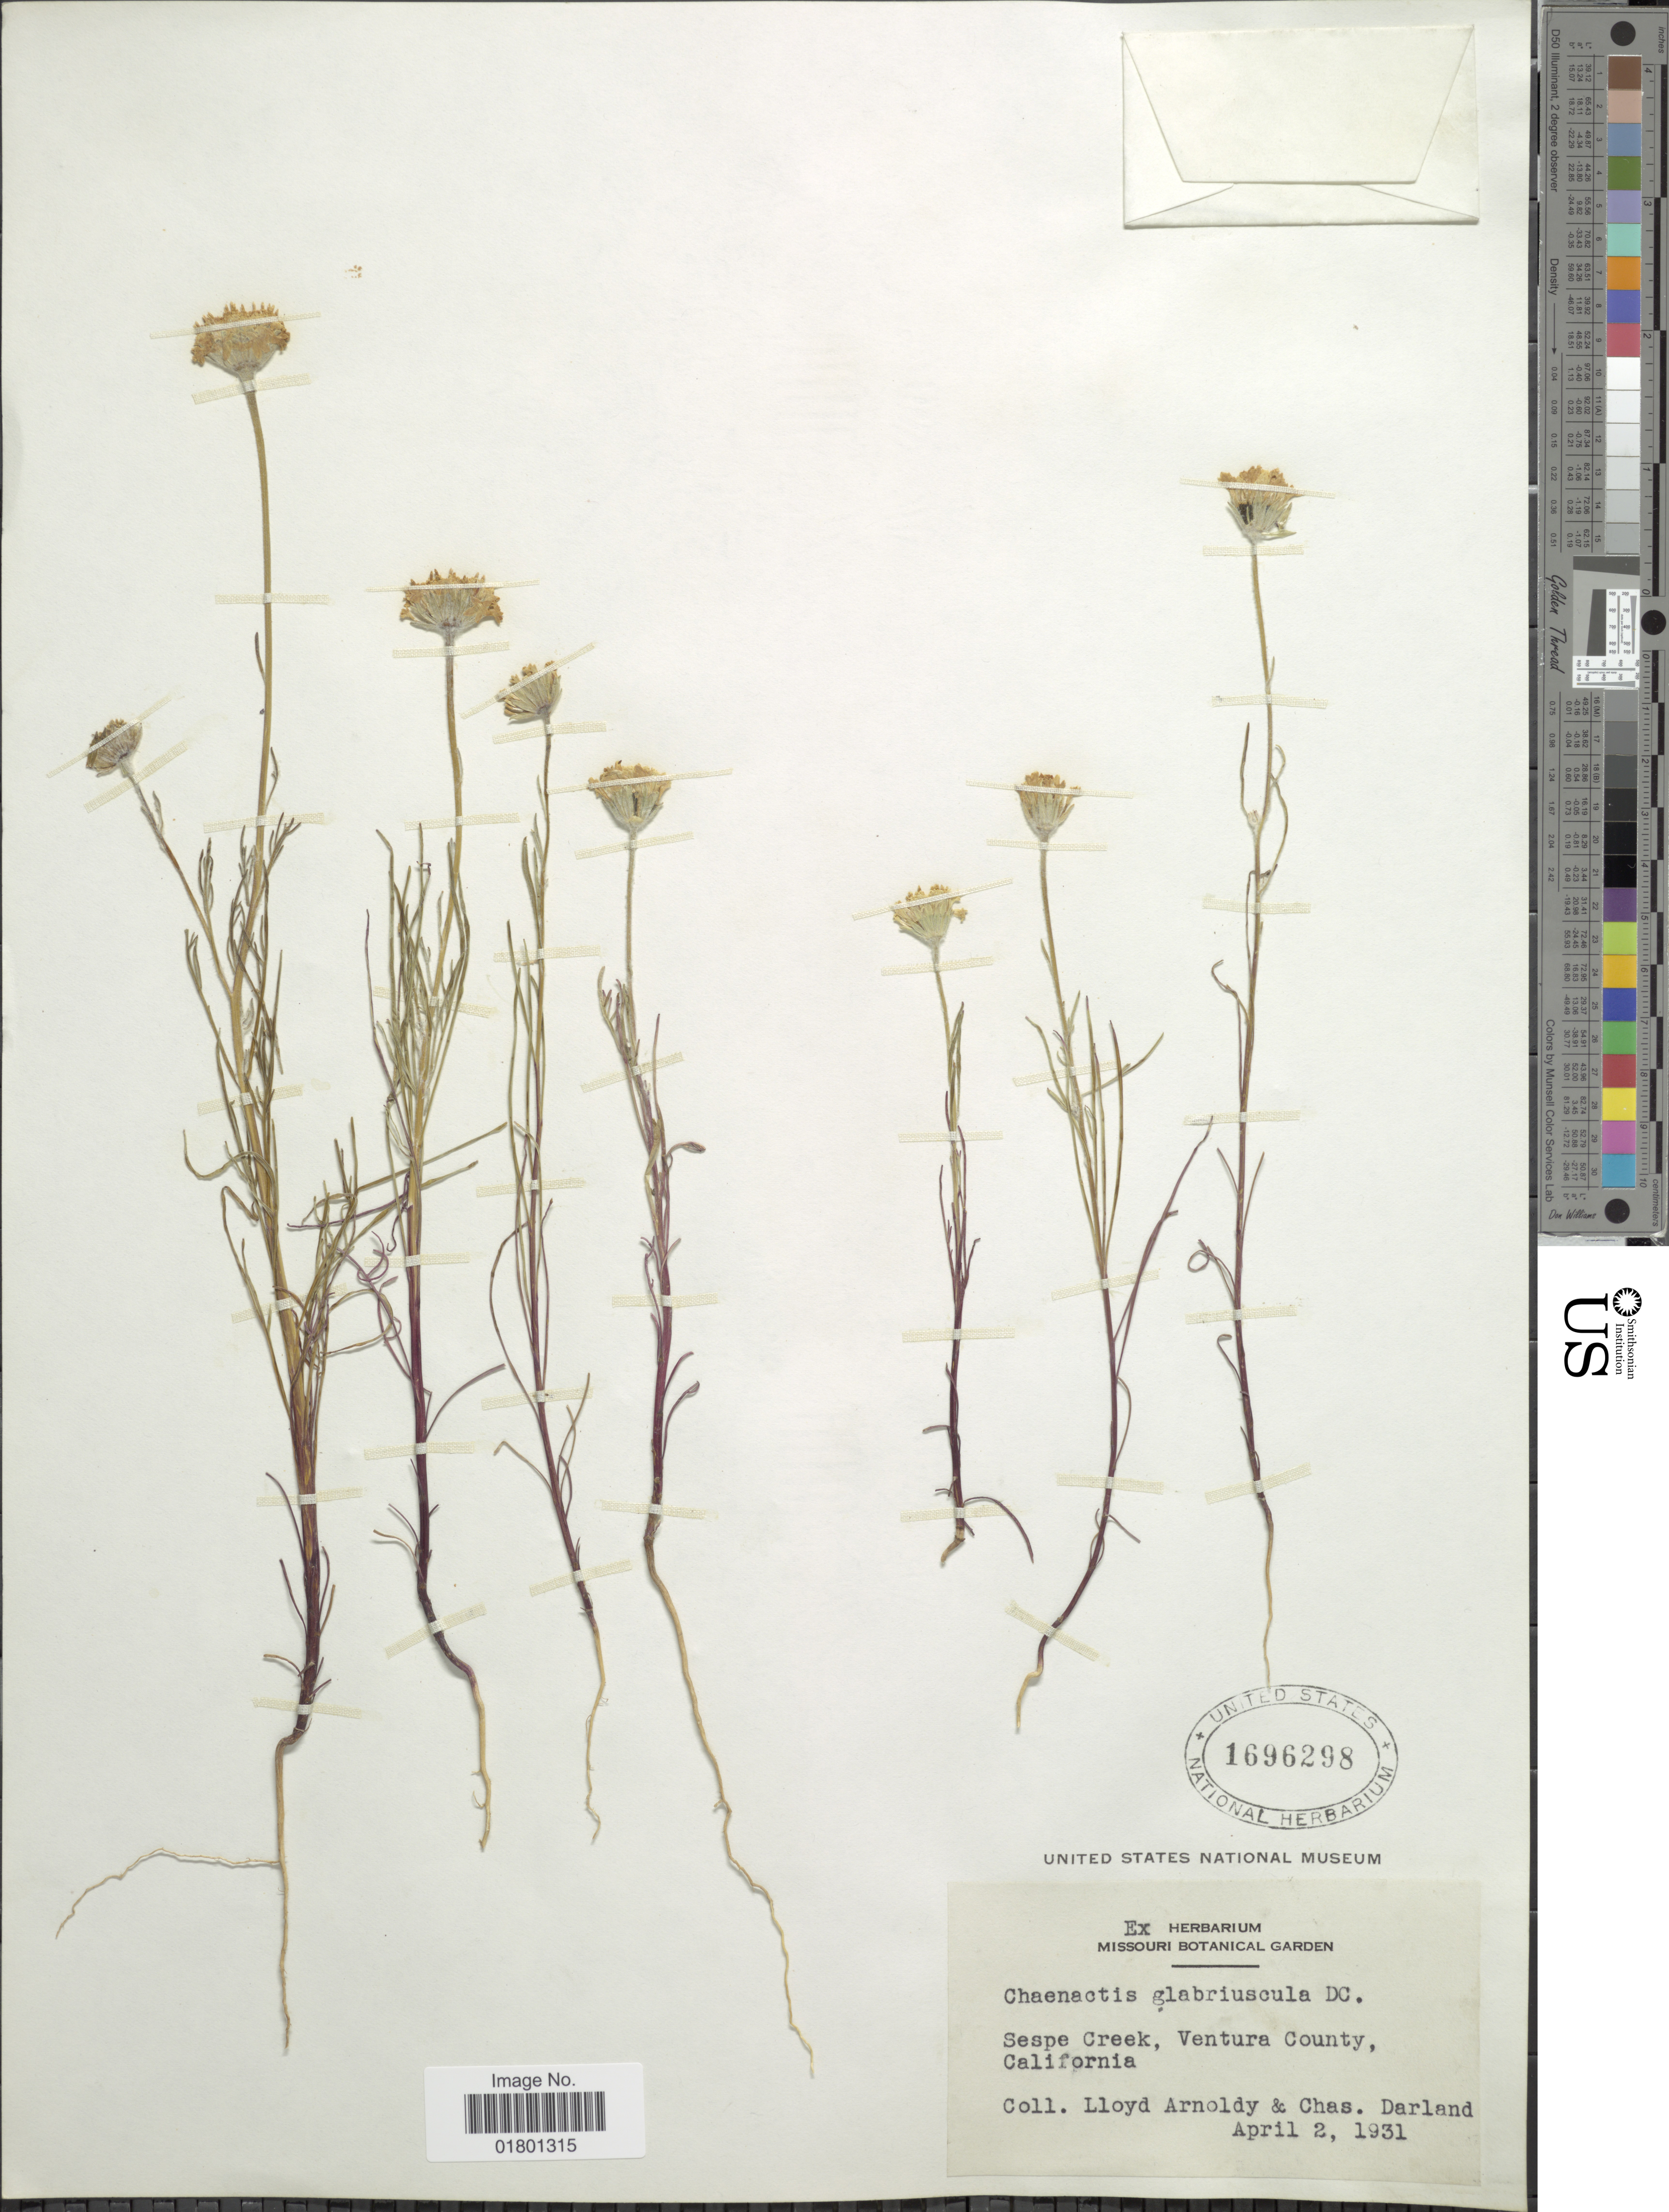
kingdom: Plantae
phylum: Tracheophyta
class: Magnoliopsida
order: Asterales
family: Asteraceae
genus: Chaenactis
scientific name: Chaenactis glabriuscula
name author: DC.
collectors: L. Arnoldy & C. Darland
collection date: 1931-04-02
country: United States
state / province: California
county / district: Ventura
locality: Sespe Creek, Ventura County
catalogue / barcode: US 1696298